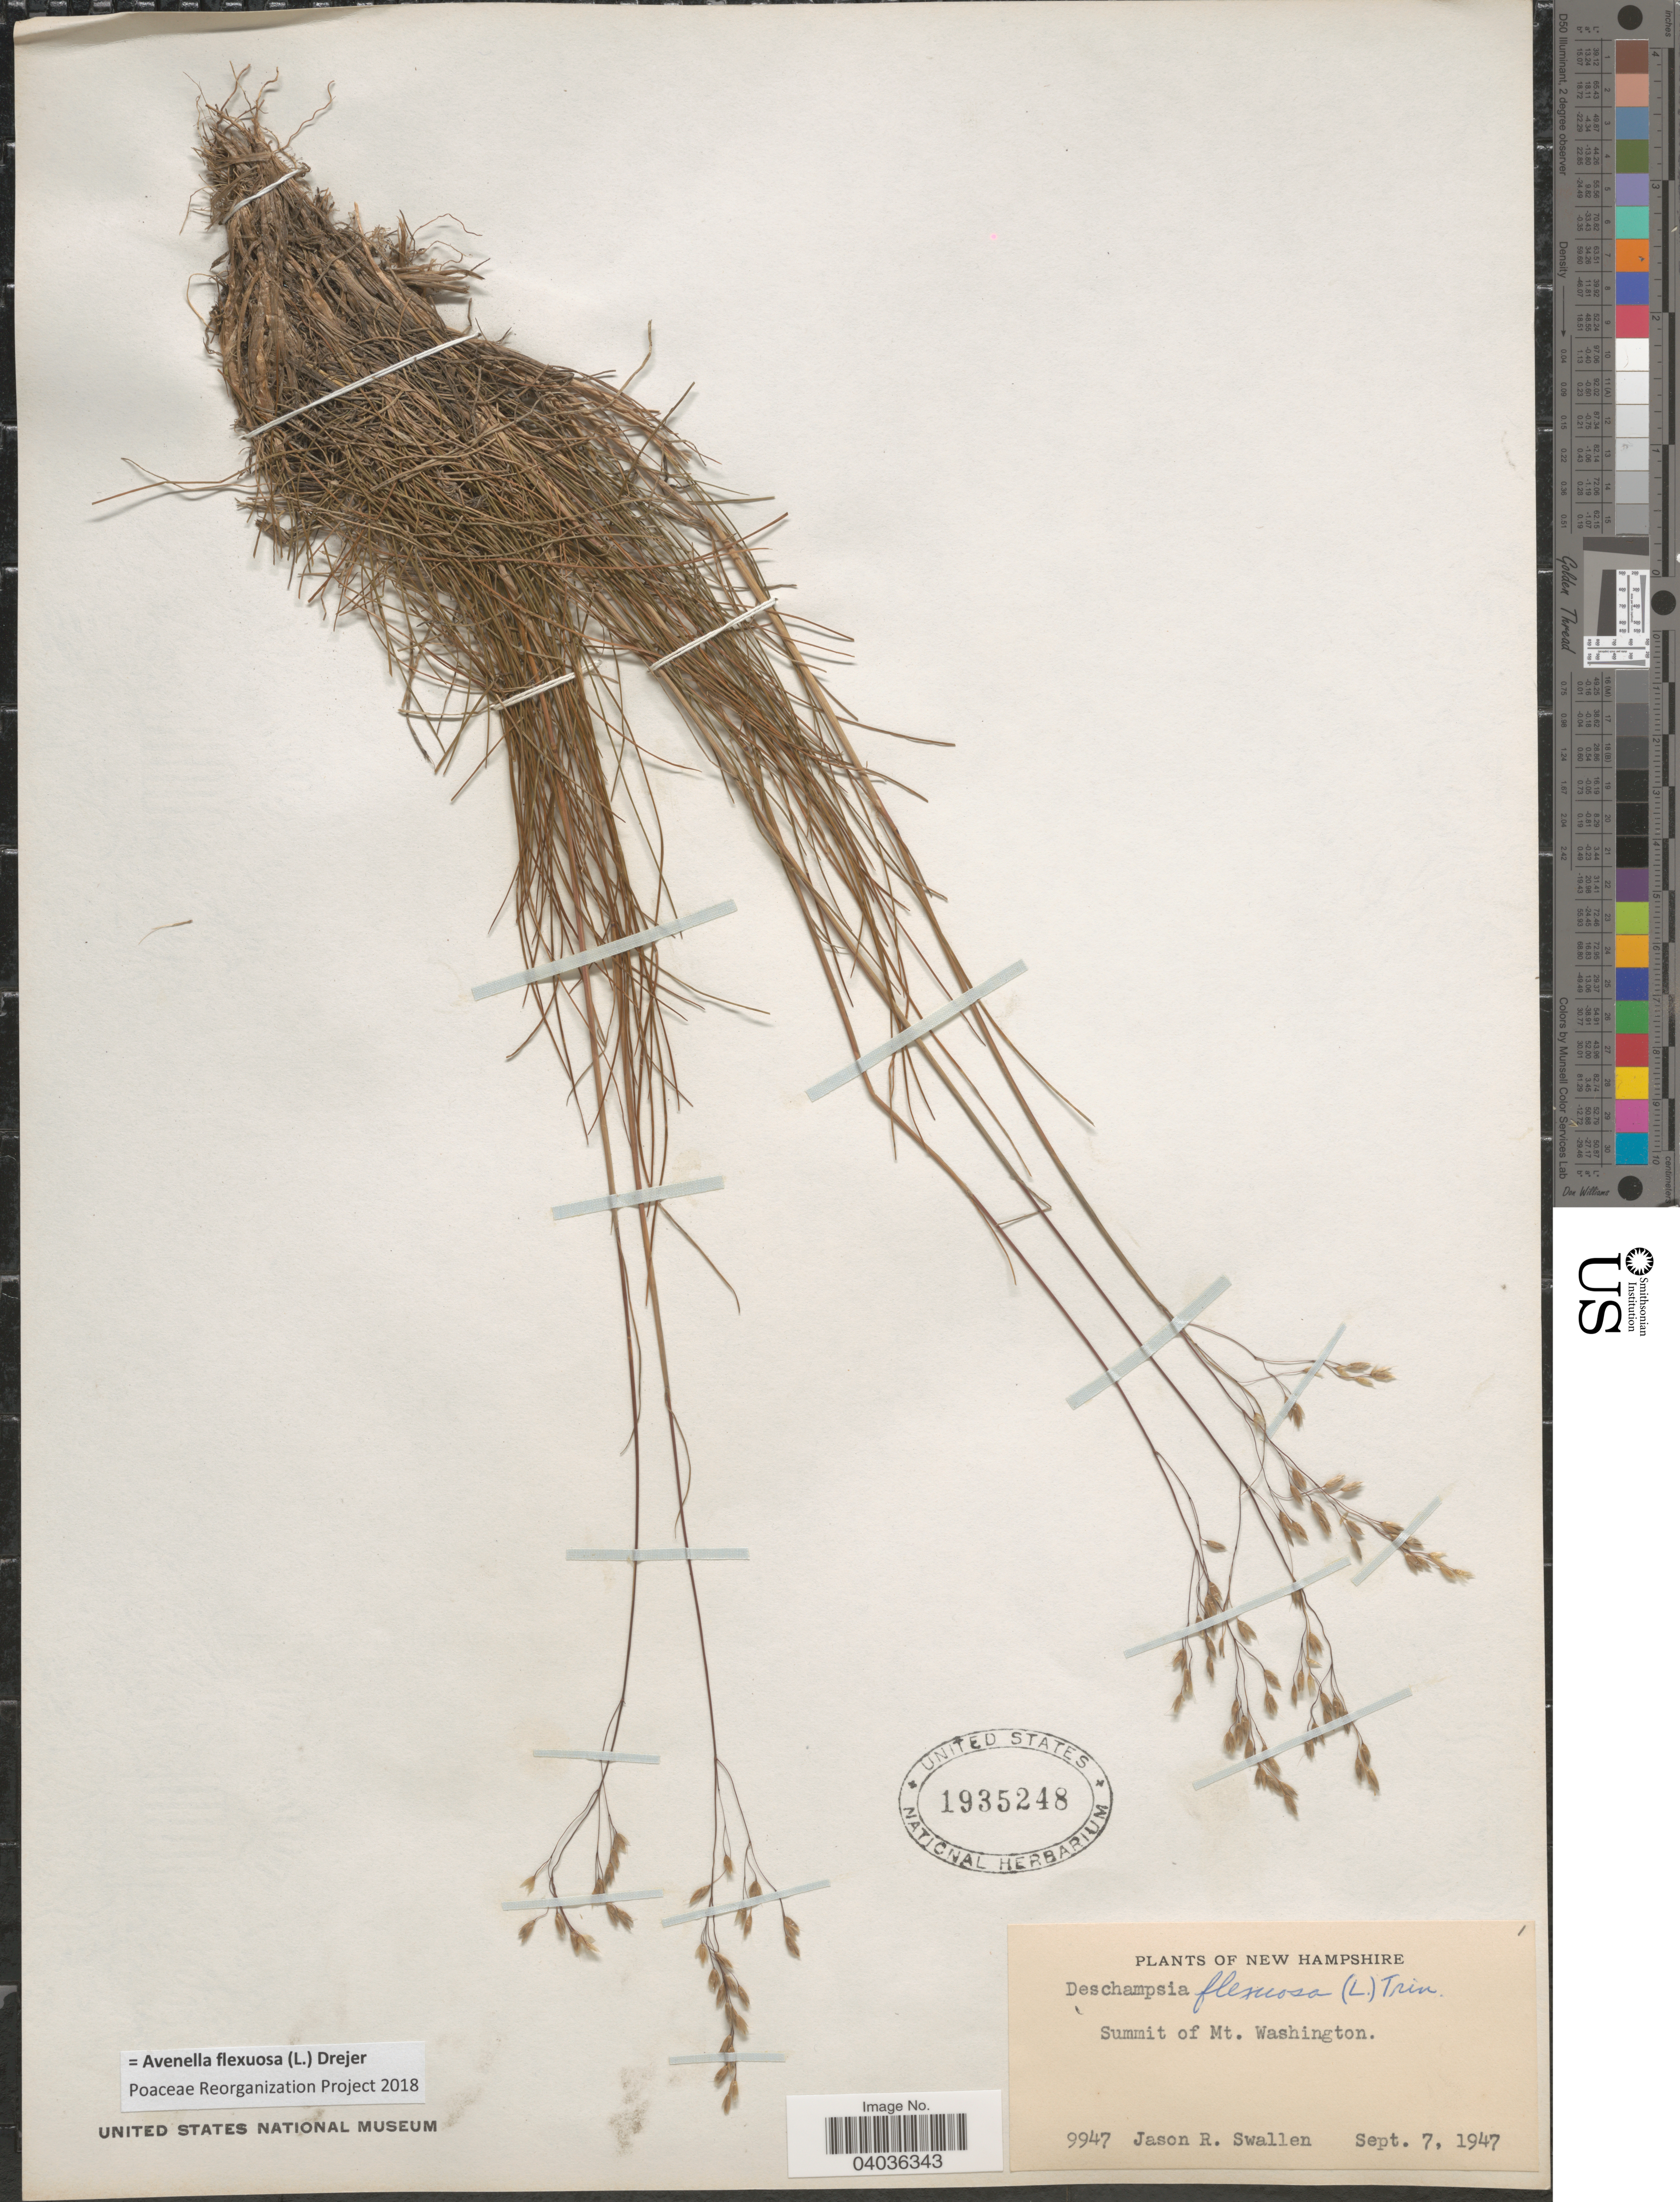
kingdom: Plantae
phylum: Tracheophyta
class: Liliopsida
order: Poales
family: Poaceae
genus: Avenella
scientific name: Avenella flexuosa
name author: (L.) Drejer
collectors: J. R. Swallen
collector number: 9947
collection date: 1947-09-07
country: United States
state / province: New Hampshire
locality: Summit of Mt. Washington.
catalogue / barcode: US 1935248